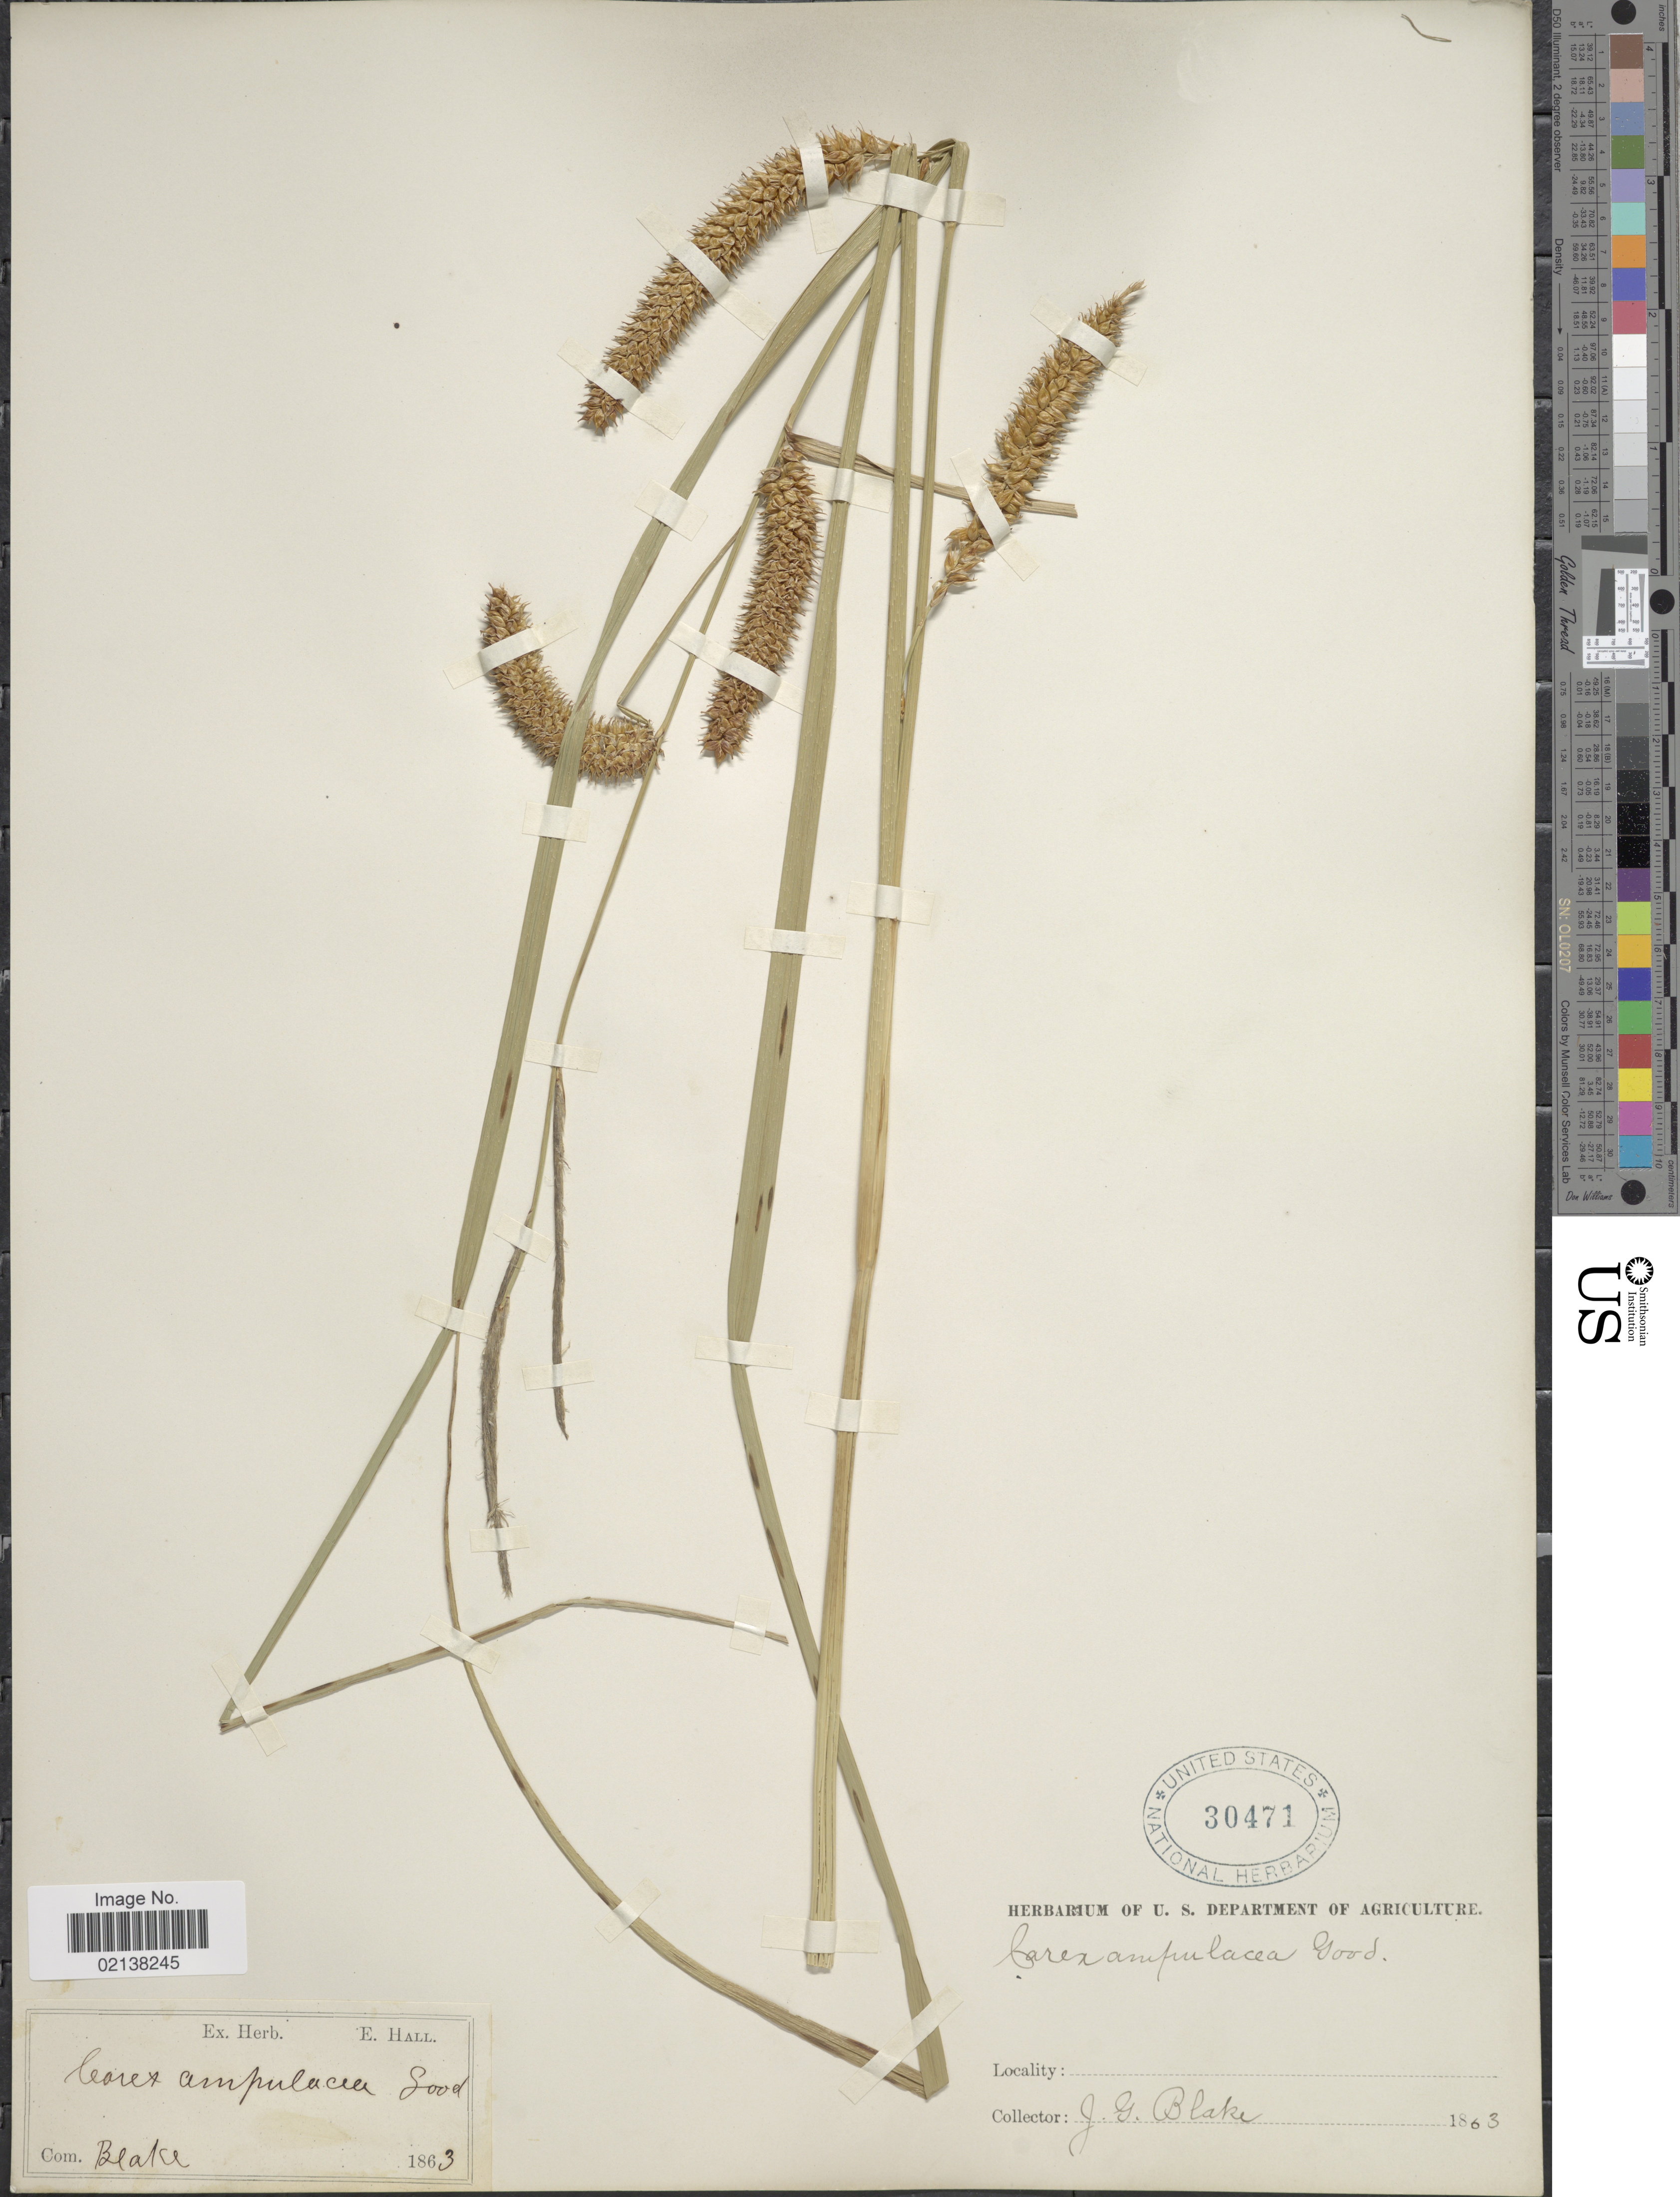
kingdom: Plantae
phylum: Tracheophyta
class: Liliopsida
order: Poales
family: Cyperaceae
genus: Carex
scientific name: Carex utriculata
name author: Boott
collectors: J. Blake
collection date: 1863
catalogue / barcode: US 30471